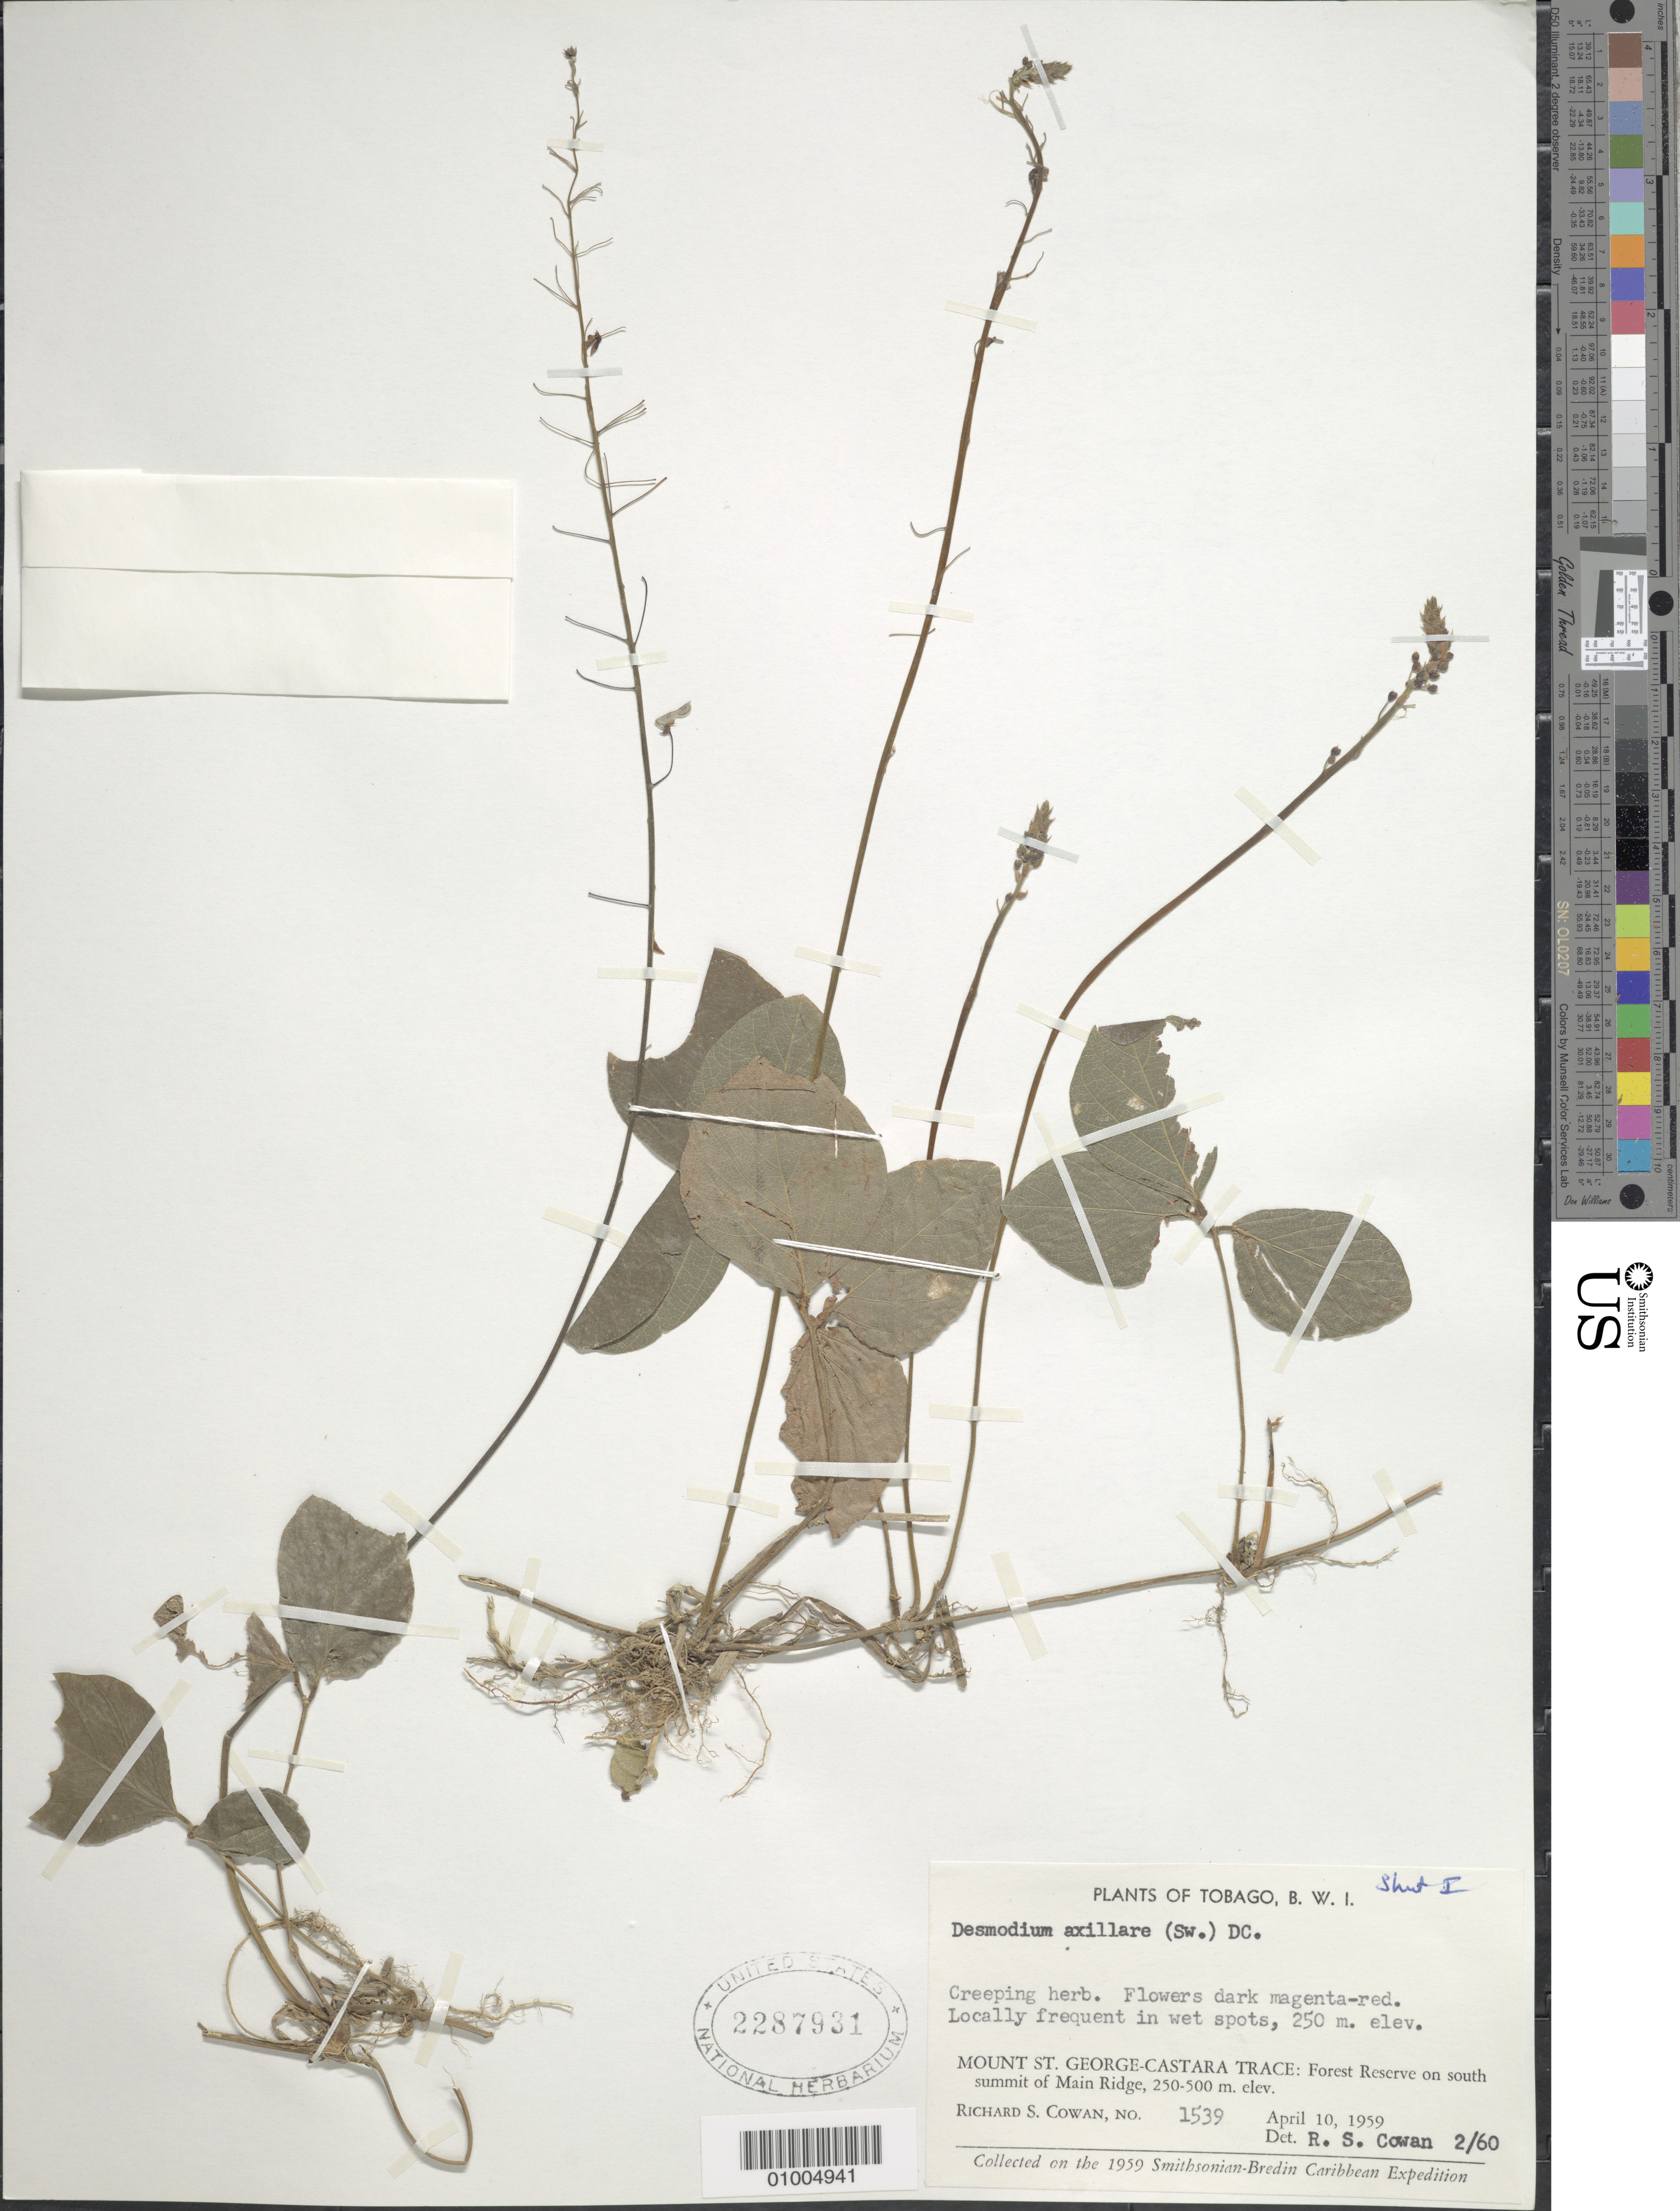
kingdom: Plantae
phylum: Tracheophyta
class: Magnoliopsida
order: Fabales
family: Fabaceae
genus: Desmodium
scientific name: Desmodium axillare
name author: (Sw.) DC.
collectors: R. S. Cowan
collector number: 1539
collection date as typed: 10 Apr 1959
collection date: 1959-04-10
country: Trinidad and Tobago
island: Tobago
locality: Mount St. George-Castara Trace; Forest Reserve on S summit of Main Ridge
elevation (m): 250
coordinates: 0 N, 0 E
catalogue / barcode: US 2287931